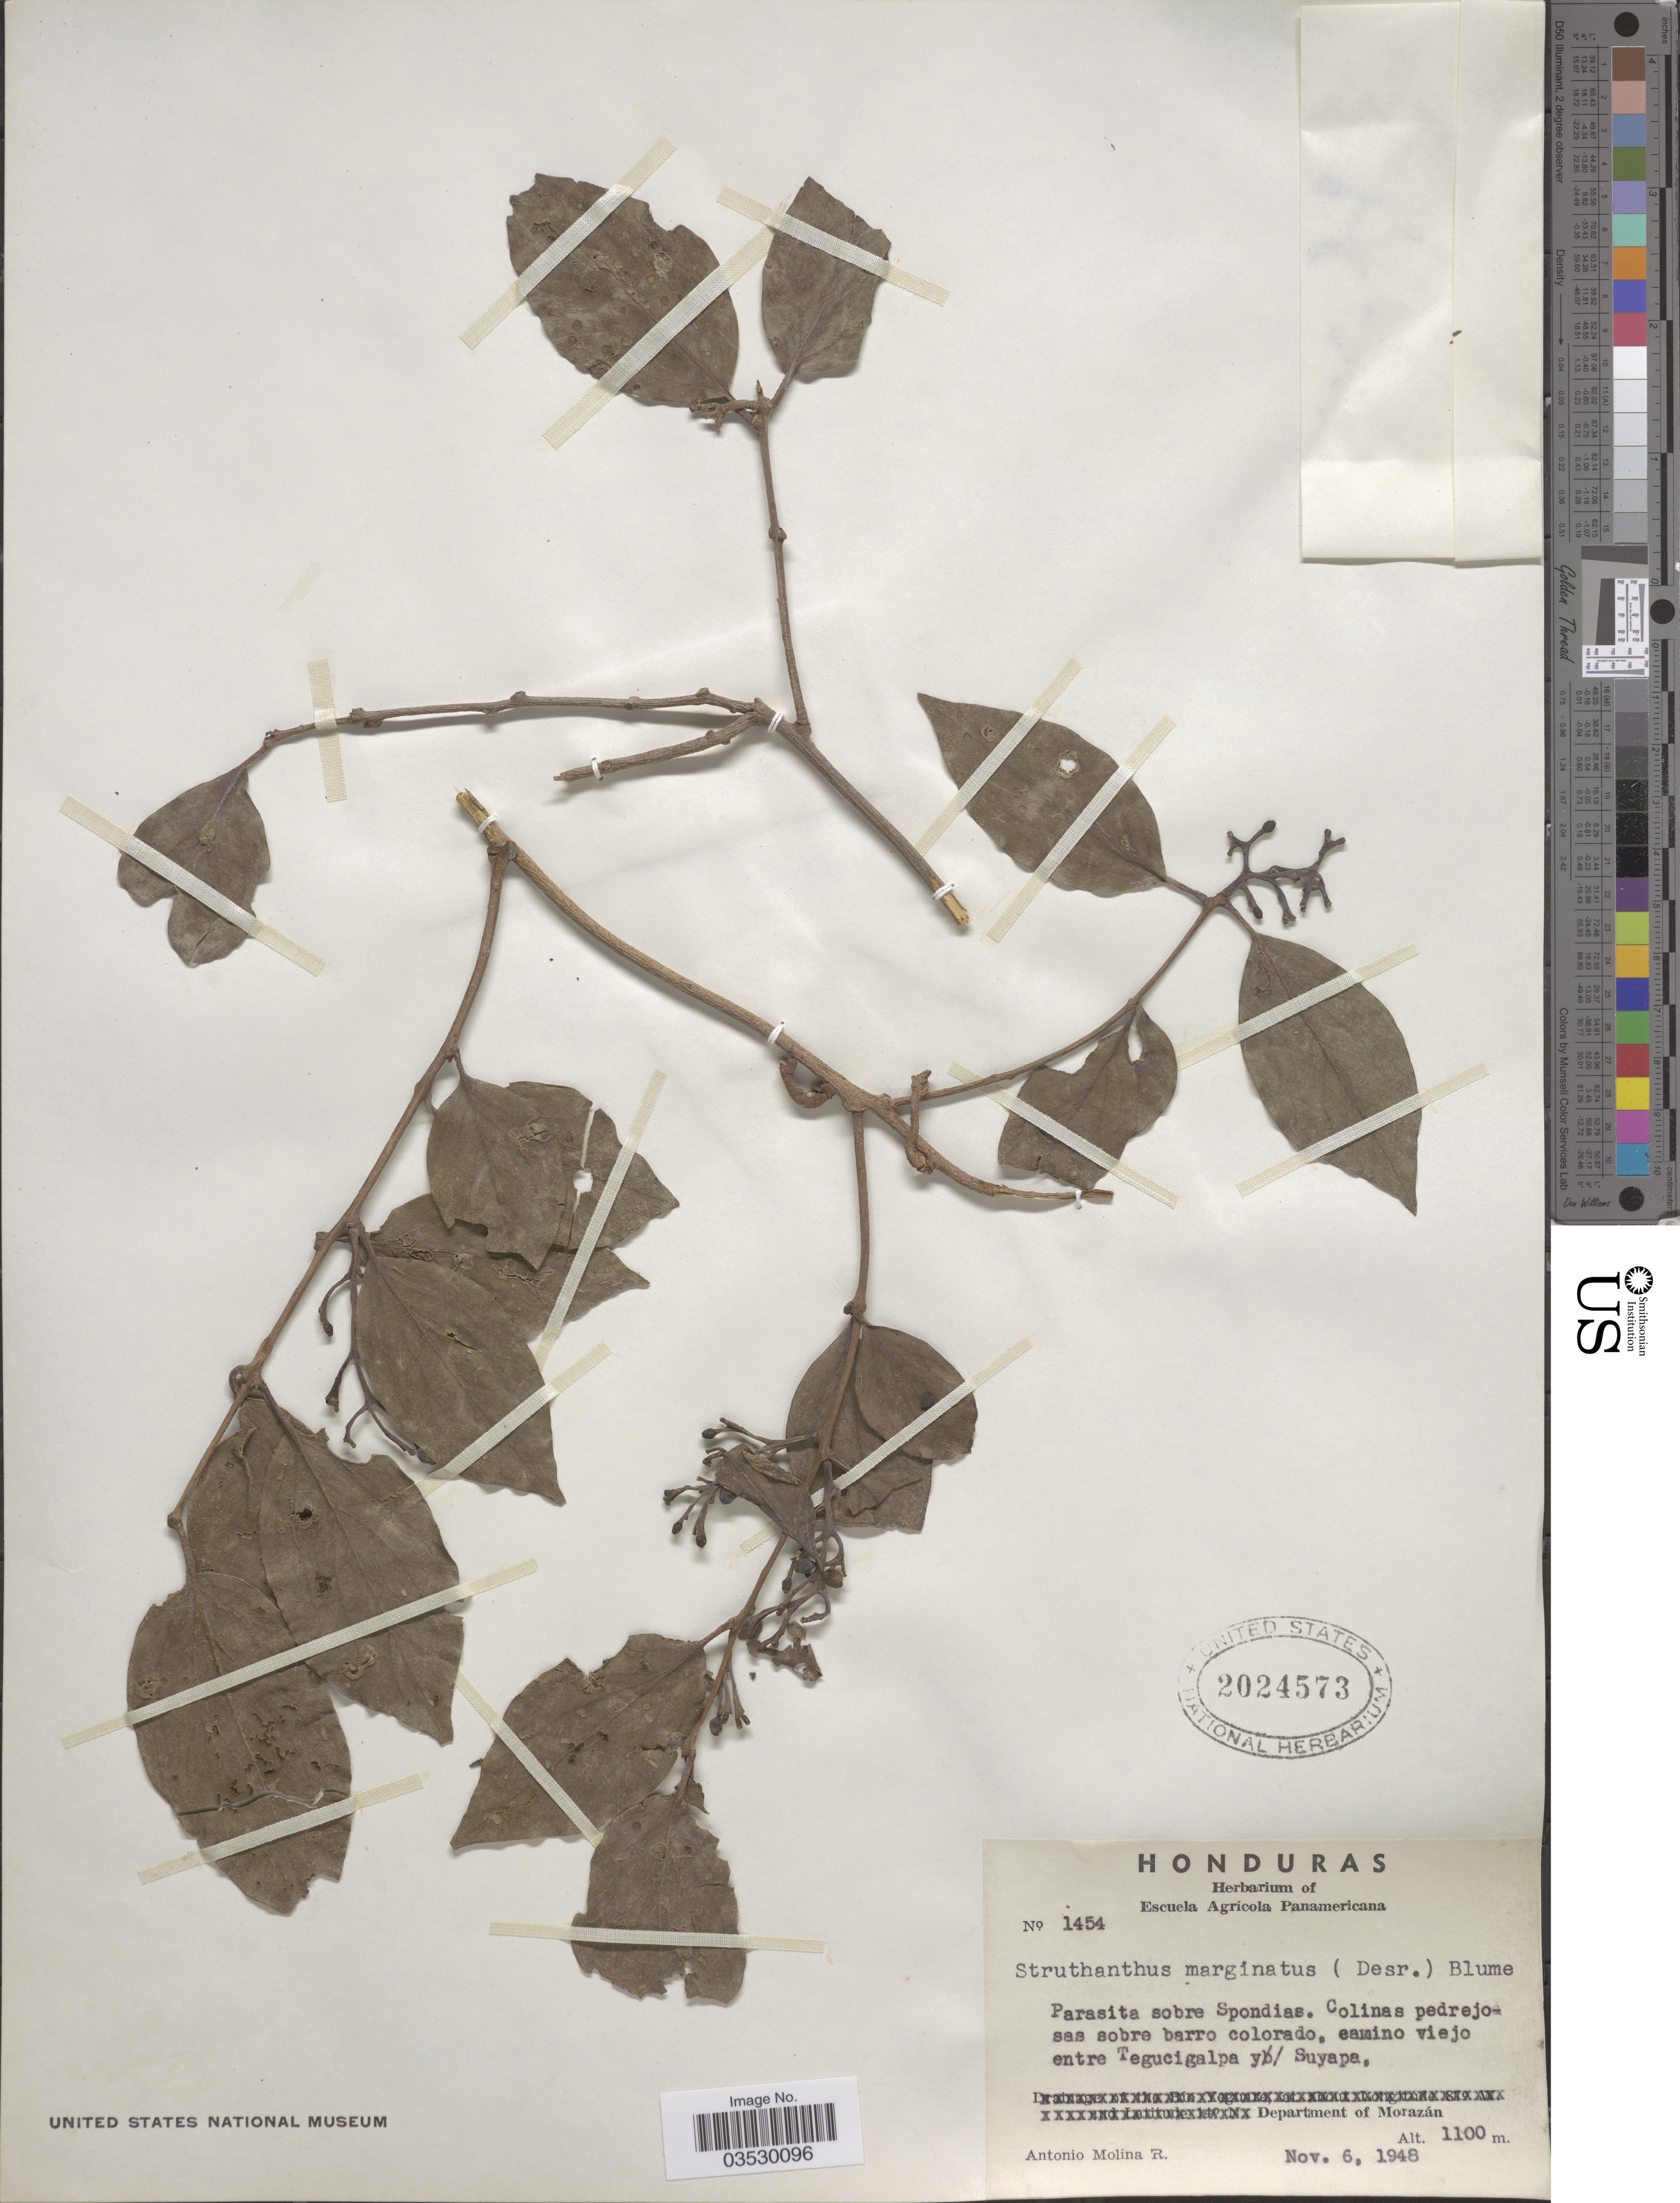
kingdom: Plantae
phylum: Tracheophyta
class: Magnoliopsida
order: Santalales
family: Loranthaceae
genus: Struthanthus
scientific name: Struthanthus marginatus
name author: (Desr.) Blume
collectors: A. Molina R.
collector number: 1454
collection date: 1948-11-06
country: Honduras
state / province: Fco. Morazán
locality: Camino viejo entre Tegucigalpa y Suyapa. Department of Morazán.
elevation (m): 1100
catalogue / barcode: US 2024573